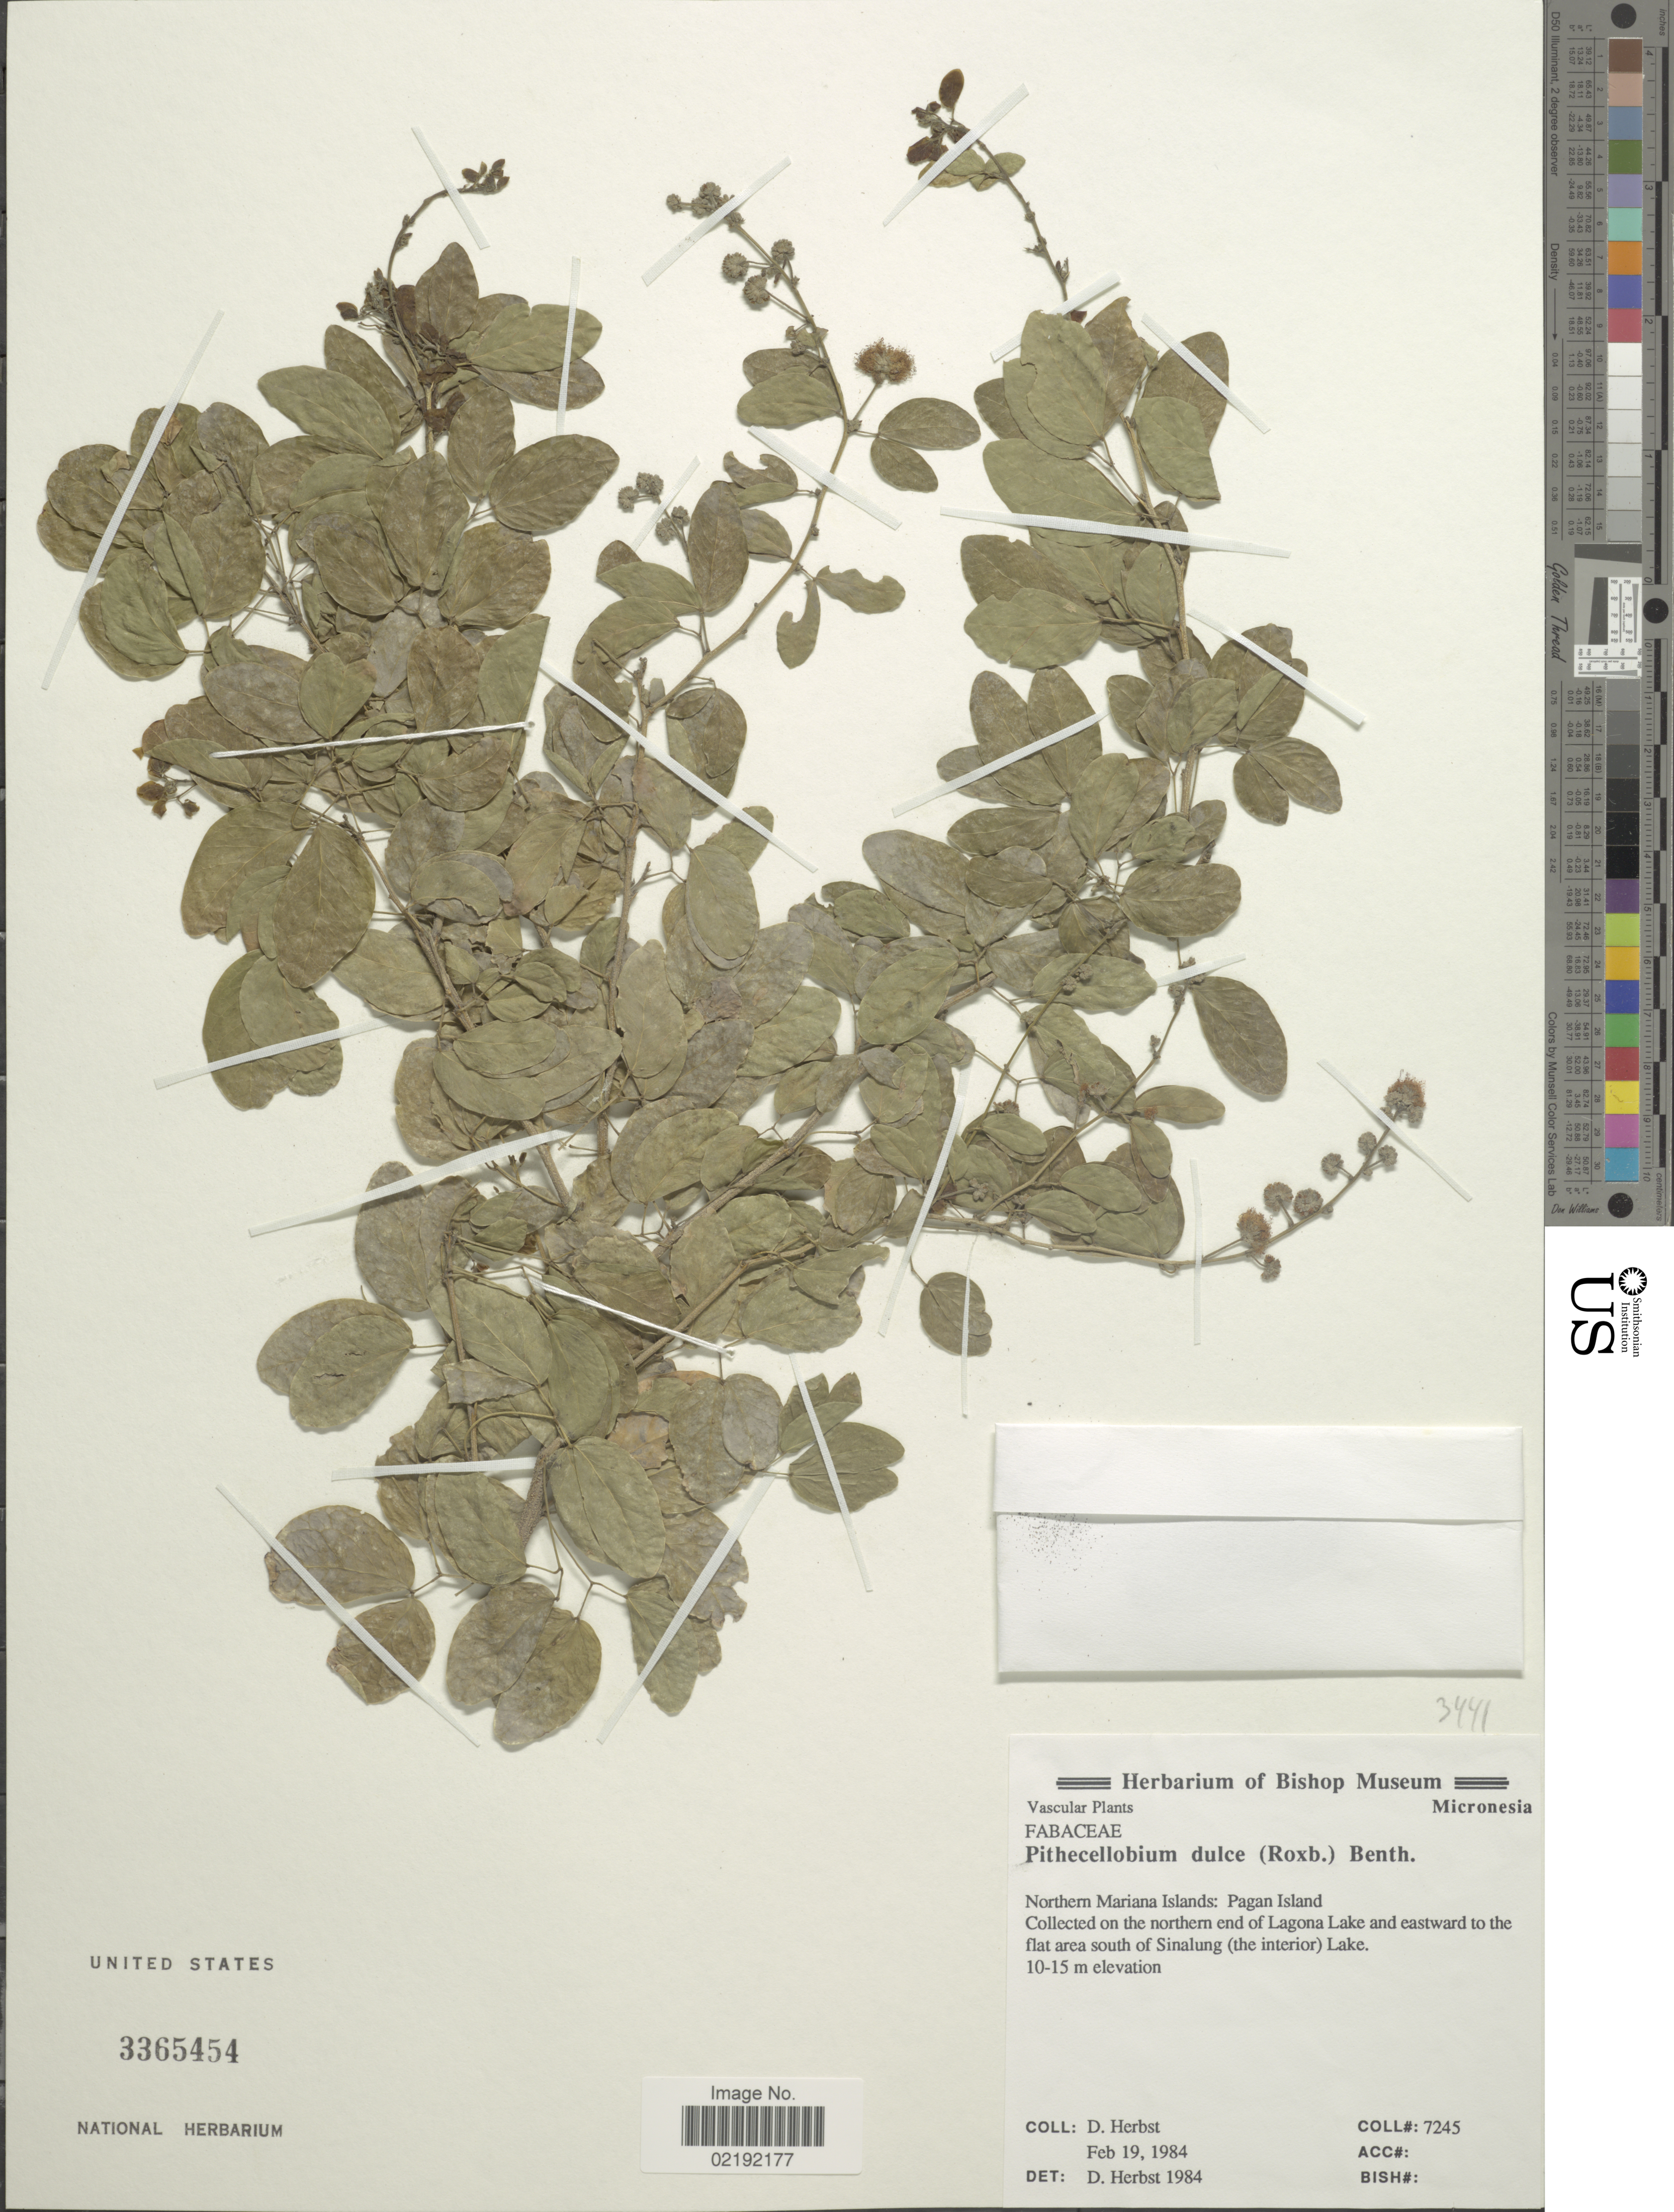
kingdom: Plantae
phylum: Tracheophyta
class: Magnoliopsida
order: Fabales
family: Fabaceae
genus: Pithecellobium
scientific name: Pithecellobium dulce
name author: (Roxb.) Benth.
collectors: D. Herbst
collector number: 7245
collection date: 1984-02-19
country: Northern Mariana Islands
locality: Northern Mariana Islands: Pagan Island. Collected on the northern end of Lagona Lake and eastward to the flat area south of Sinalung (the interior) Lake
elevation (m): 10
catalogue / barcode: US 3365454